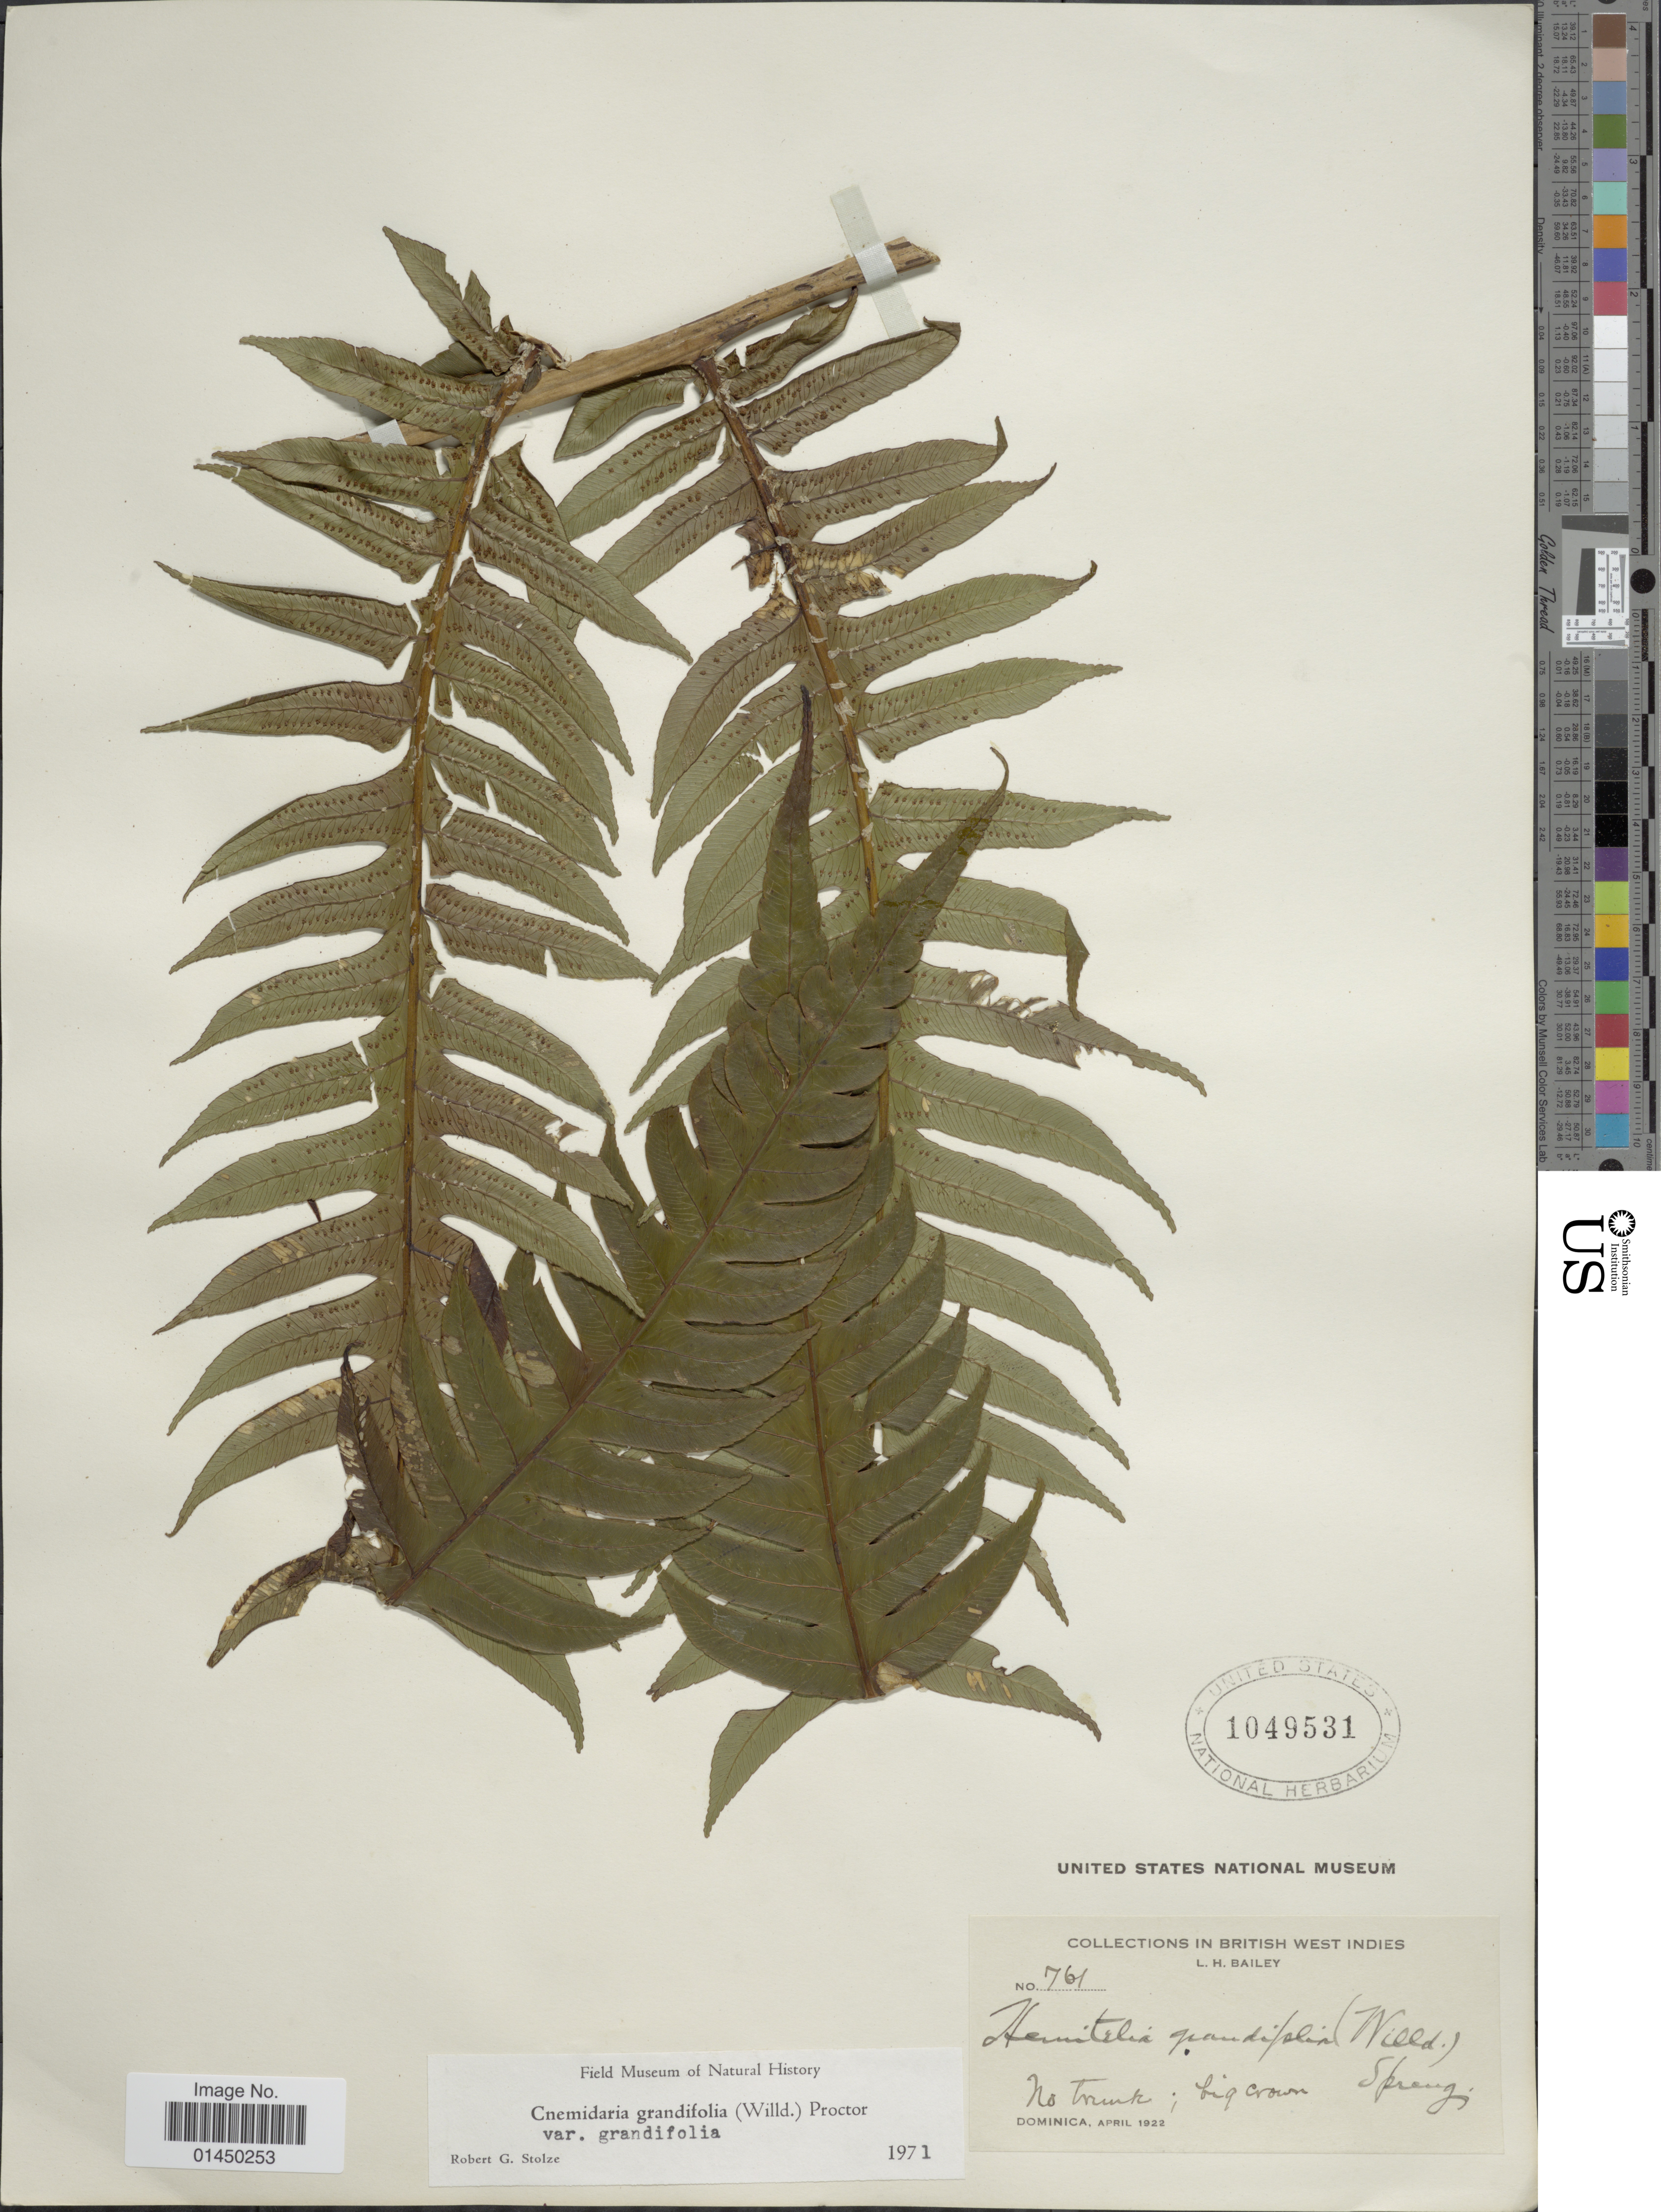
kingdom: Plantae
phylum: Tracheophyta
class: Polypodiopsida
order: Cyatheales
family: Cyatheaceae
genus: Cyathea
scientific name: Cyathea grandifolia var. grandifolia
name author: Willd.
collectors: L. H. Bailey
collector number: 761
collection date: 1922-04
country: Dominica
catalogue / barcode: US 1049531